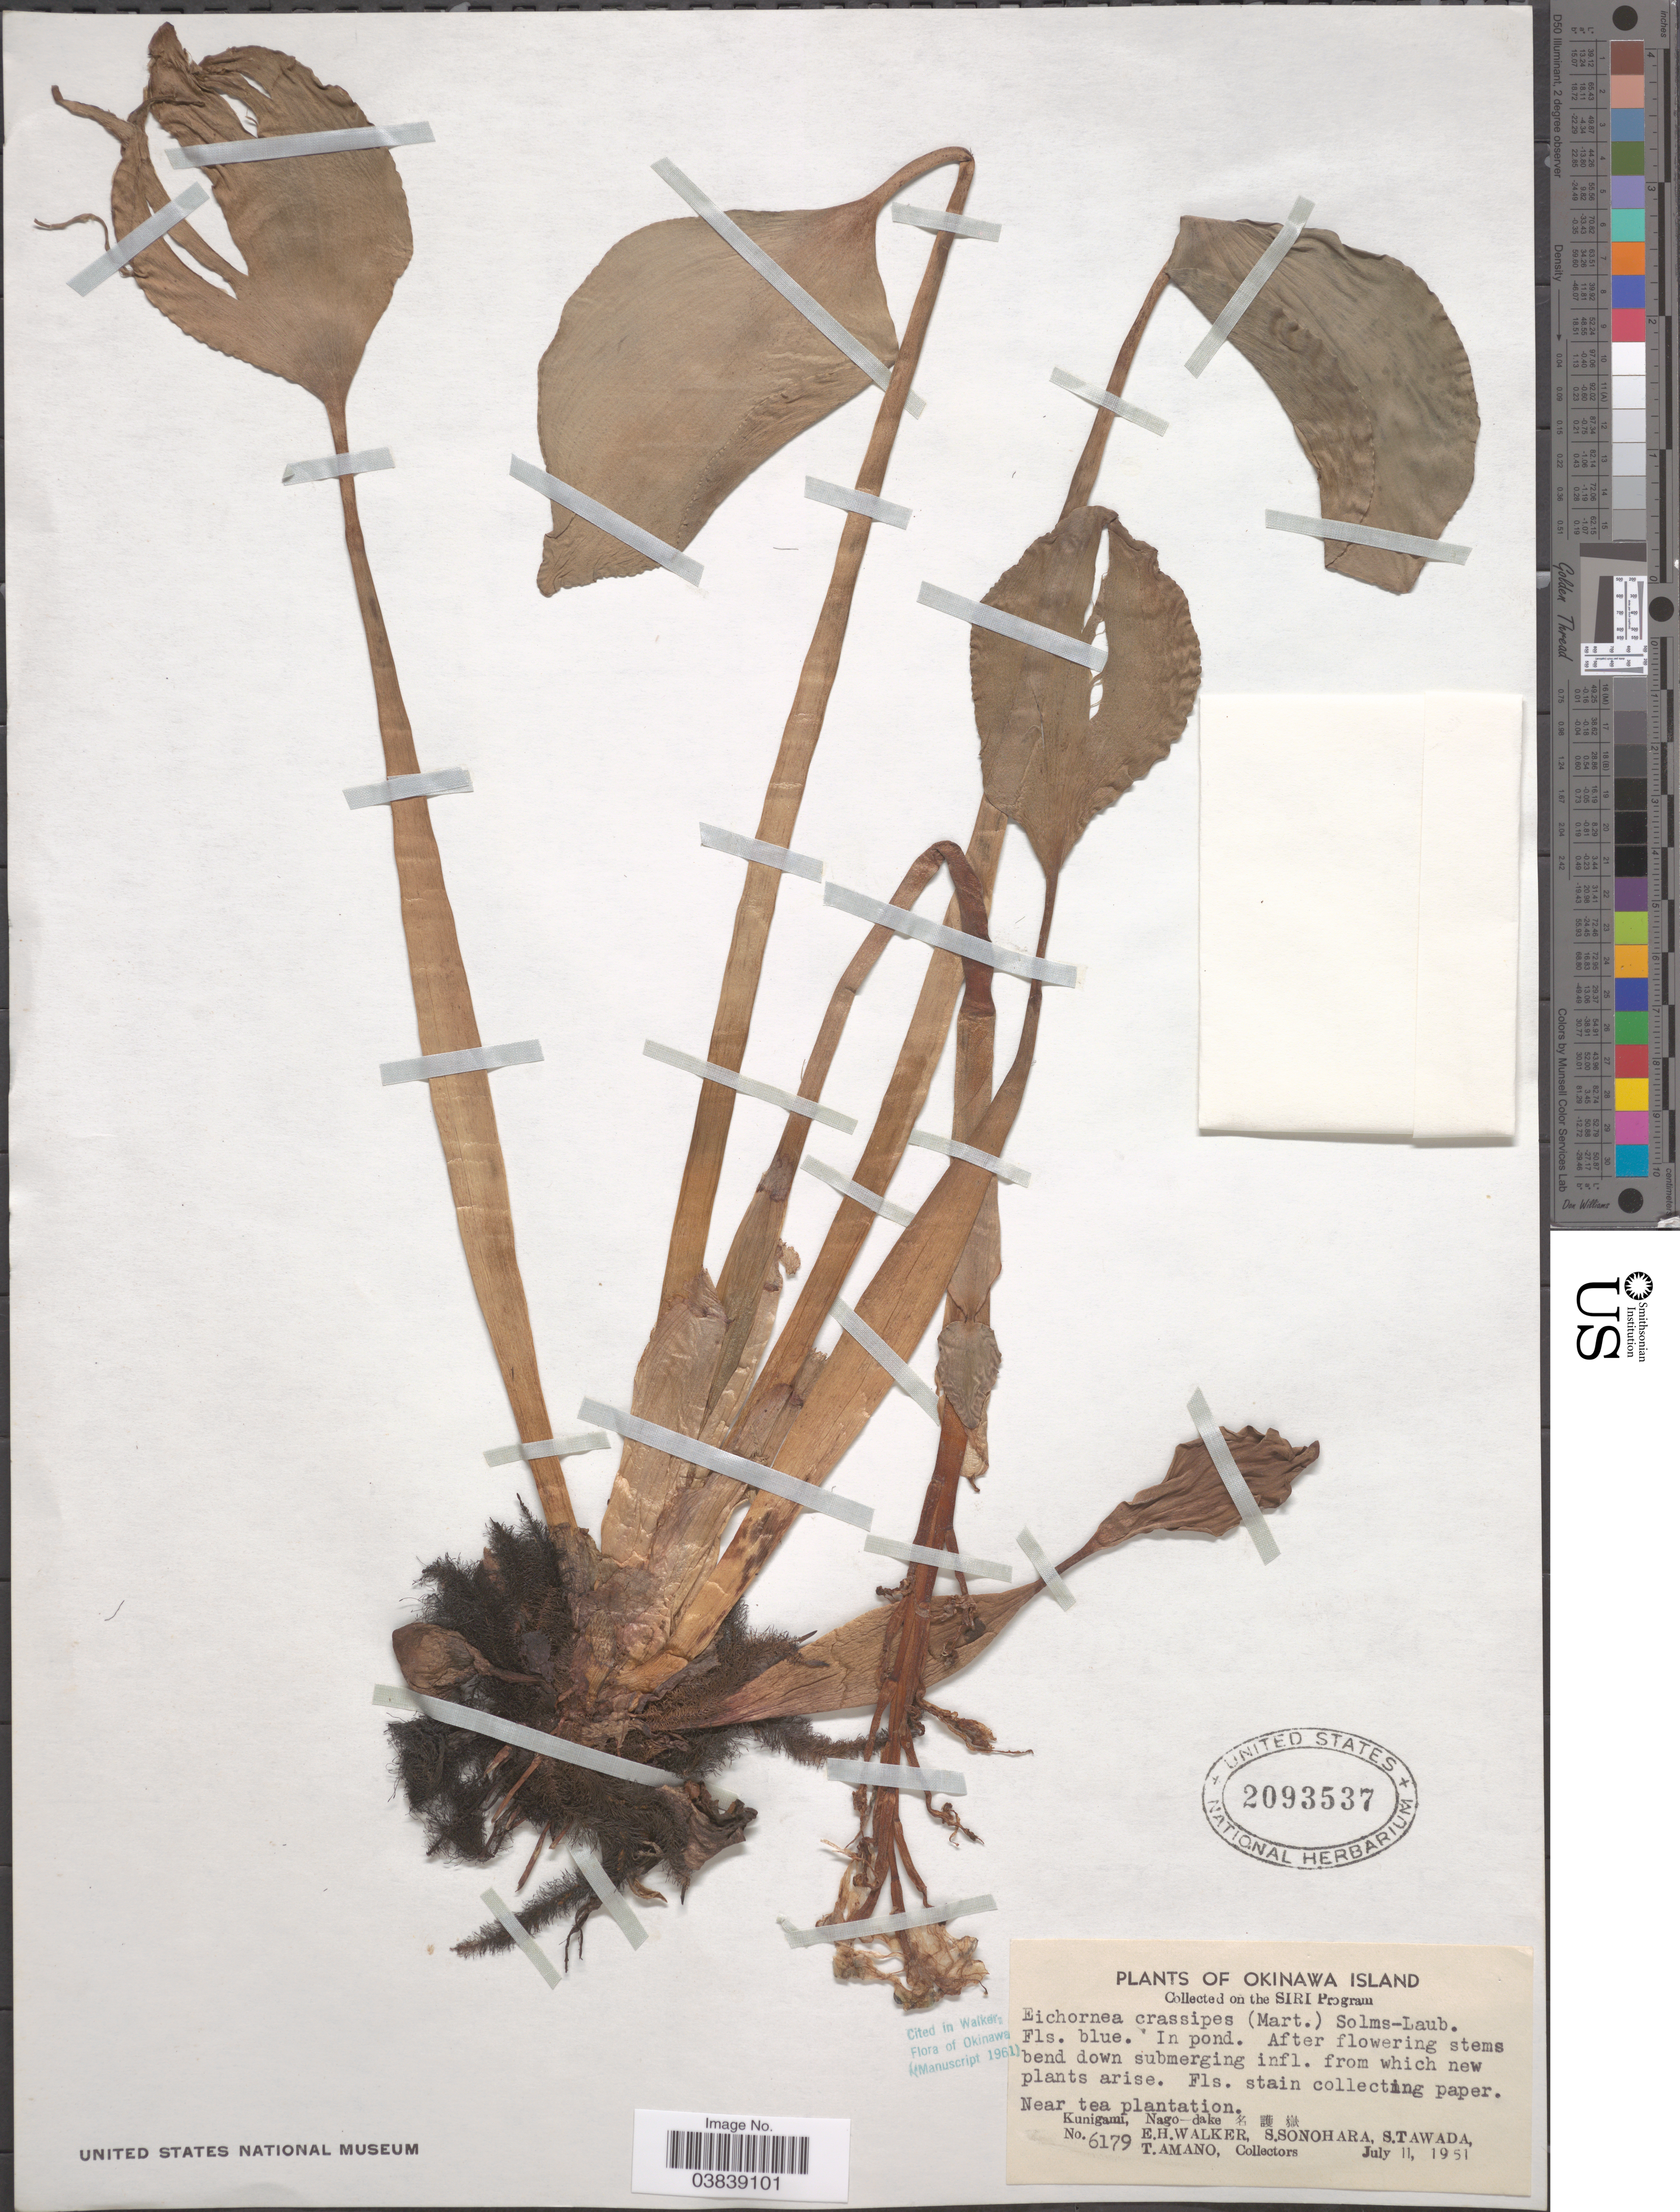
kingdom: Plantae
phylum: Tracheophyta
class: Liliopsida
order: Commelinales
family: Pontederiaceae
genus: Eichhornia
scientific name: Eichhornia crassipes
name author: (Mart.) Solms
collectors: E. H. Walker, S. Sonohara, S. Tawada & T. Amano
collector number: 6179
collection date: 1951-07-11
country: Japan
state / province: Okinawa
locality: Okinawa Island. Near tea plantation. Kunigami, Nago-dake X.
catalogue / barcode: US 2093537